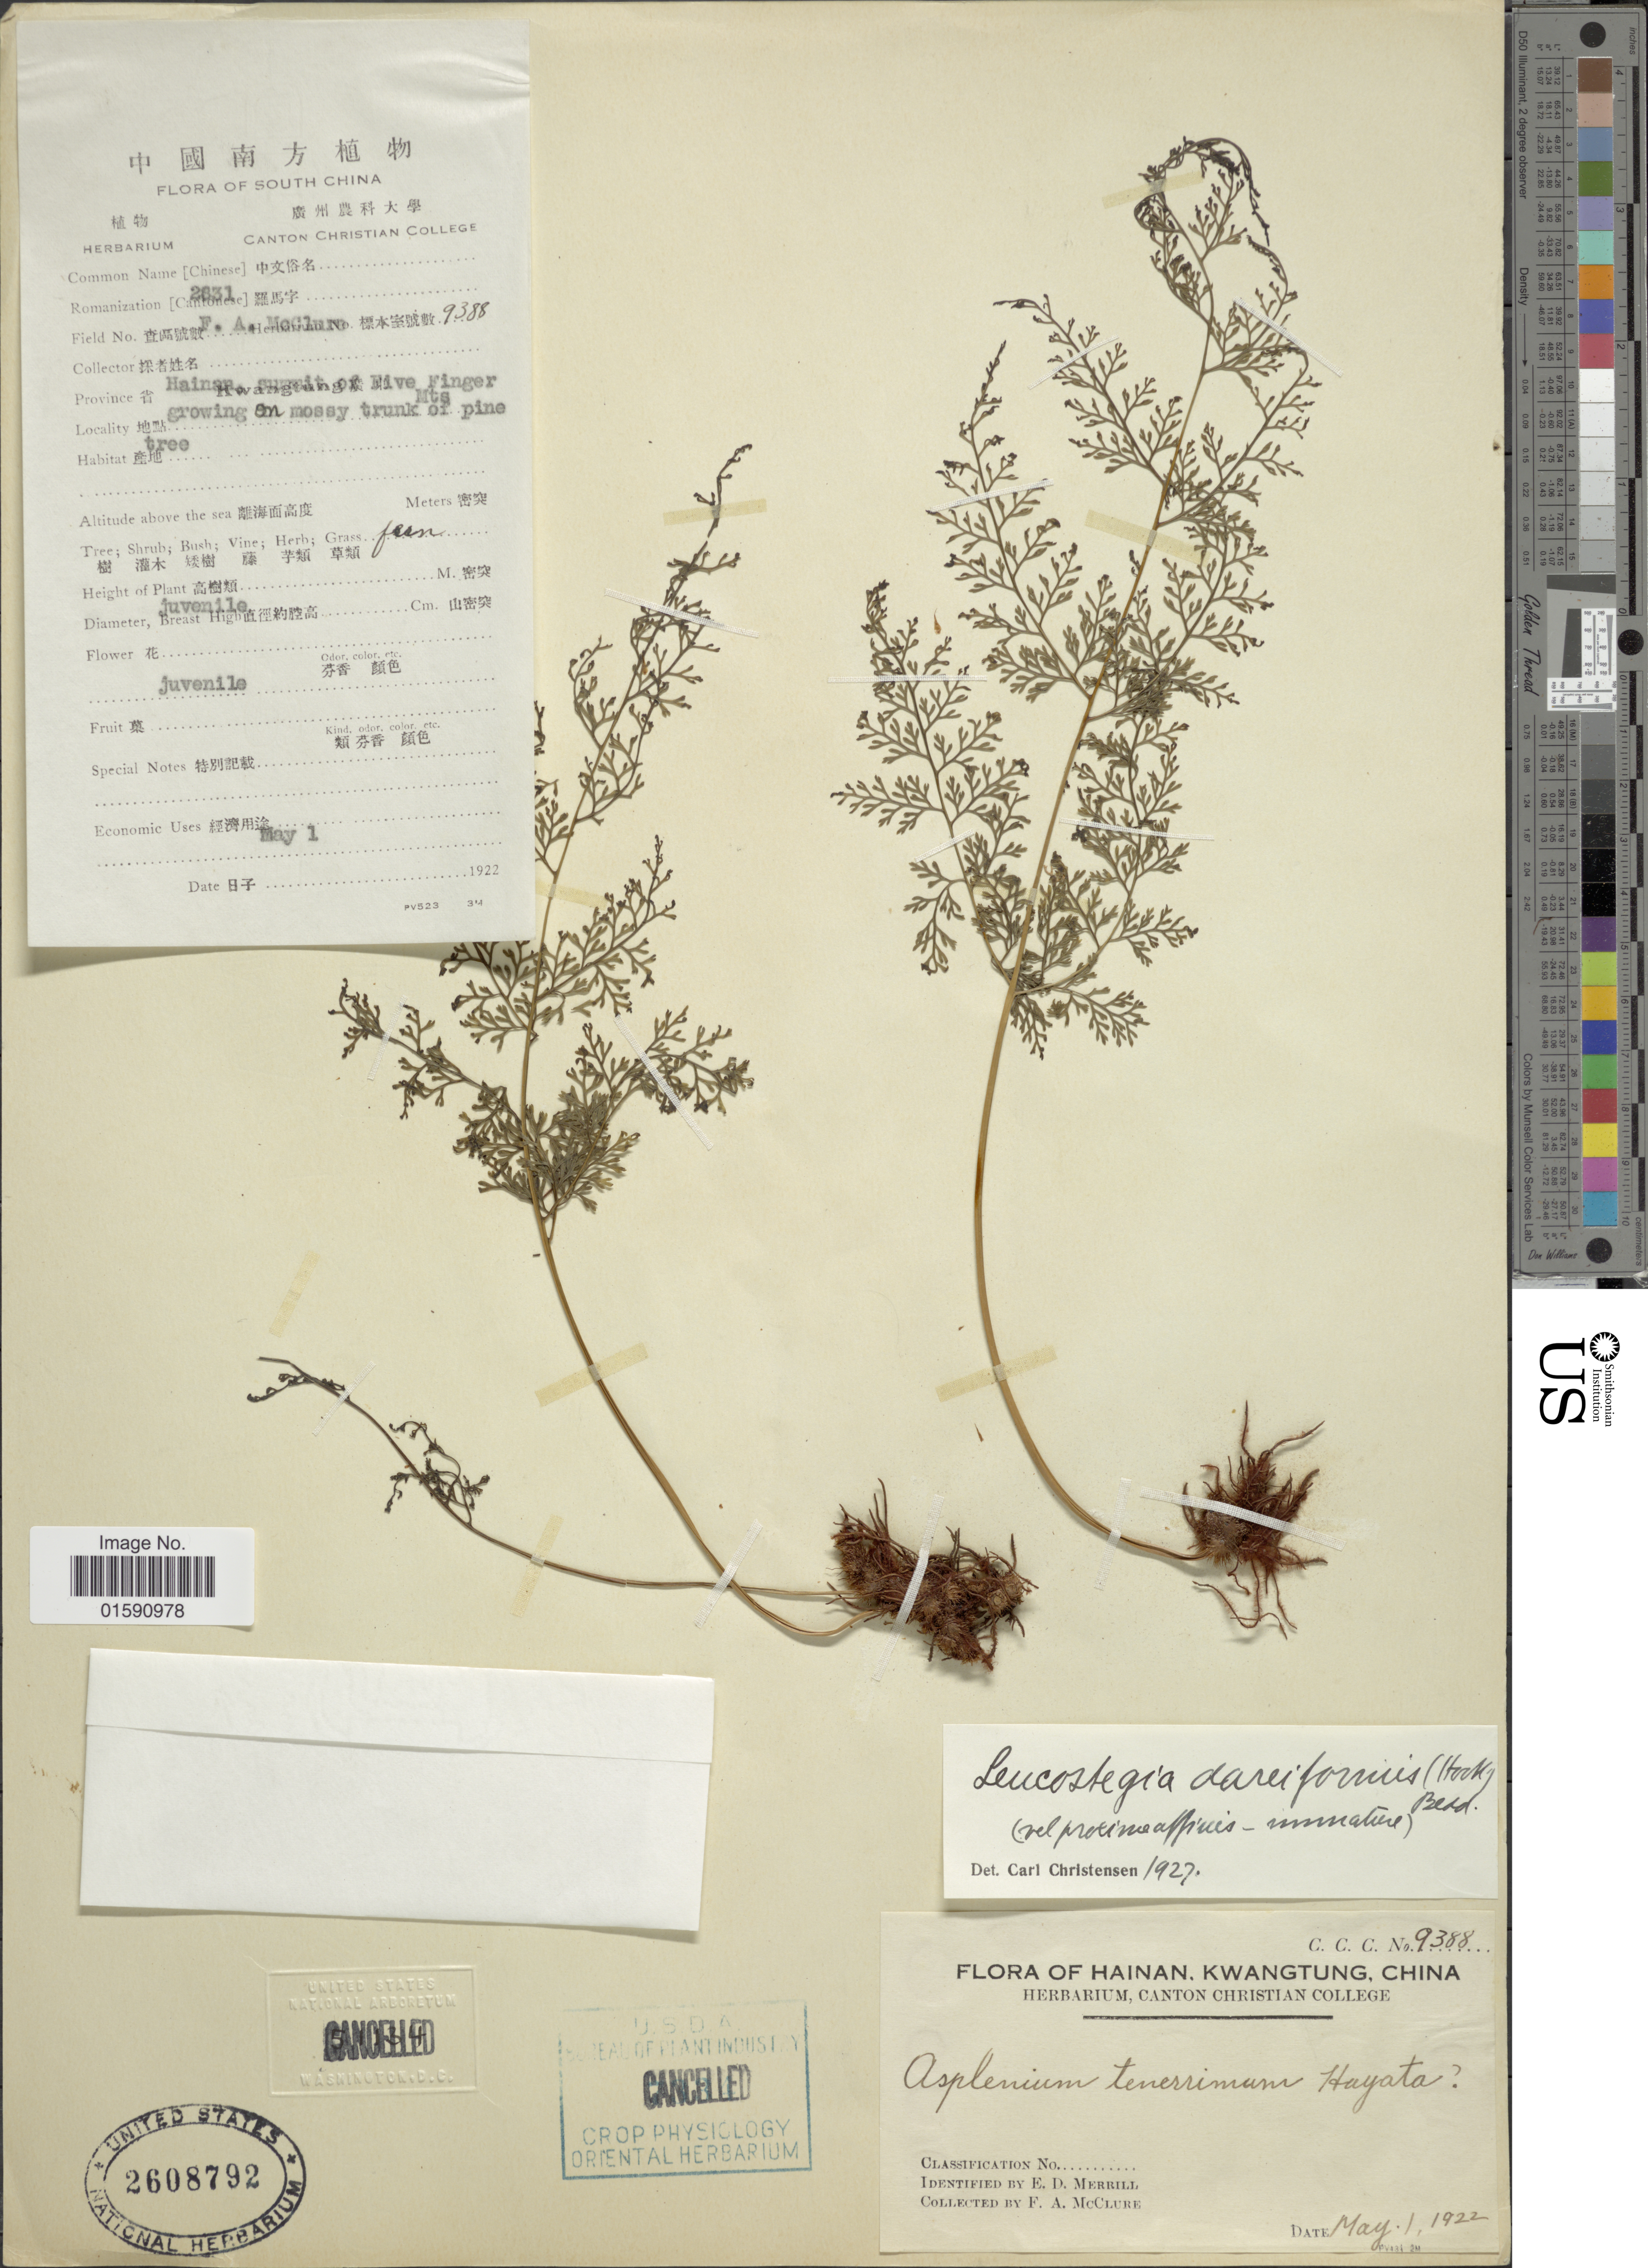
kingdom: Plantae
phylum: Tracheophyta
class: Polypodiopsida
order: Polypodiales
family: Polypodiaceae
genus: Gymnogrammitis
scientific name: Gymnogrammitis dareiformis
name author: (Hook.) Ching ex Tardieu & C. Chr.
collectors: F. A. McClure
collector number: C.C.C. 9388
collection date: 1922-05-01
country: China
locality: Hainan, Kwangtung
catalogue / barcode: US 2608792